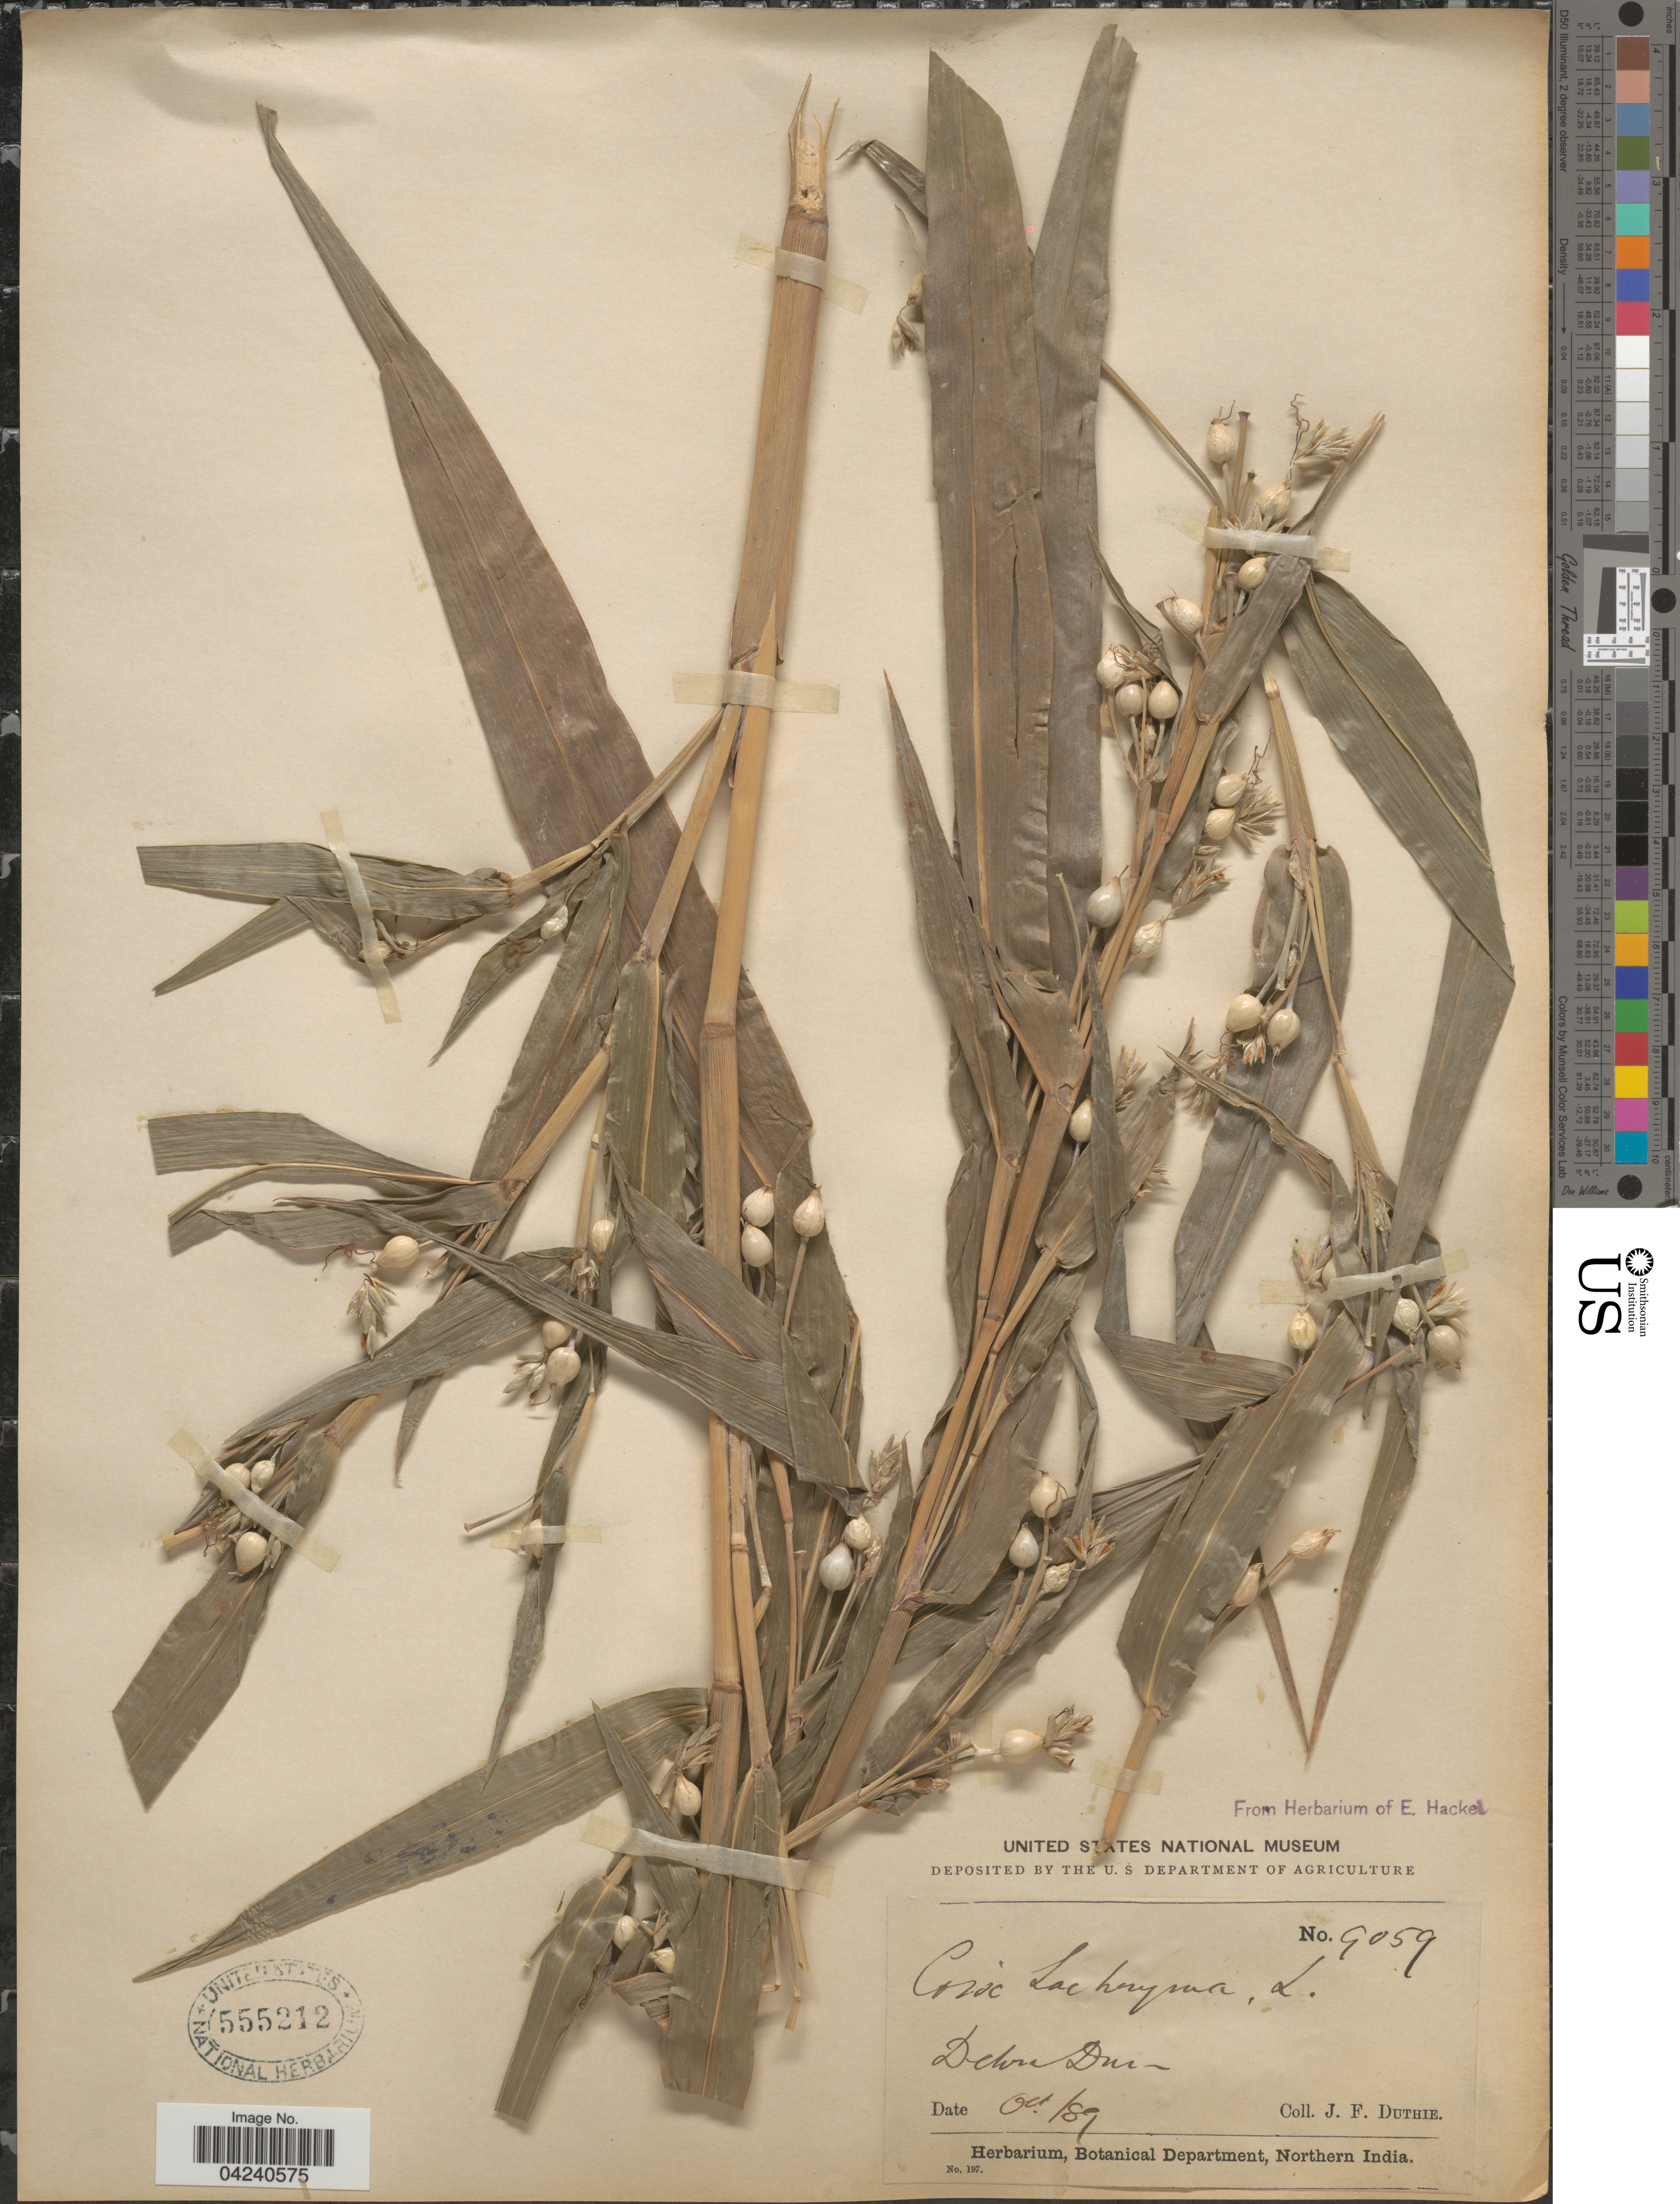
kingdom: Plantae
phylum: Tracheophyta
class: Liliopsida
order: Poales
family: Poaceae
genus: Coix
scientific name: Coix lacryma-jobi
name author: L.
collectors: J. F. Duthie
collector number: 9059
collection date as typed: Transcribed d/m/y: /10/89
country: India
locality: Dehra Dun.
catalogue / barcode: US 555212